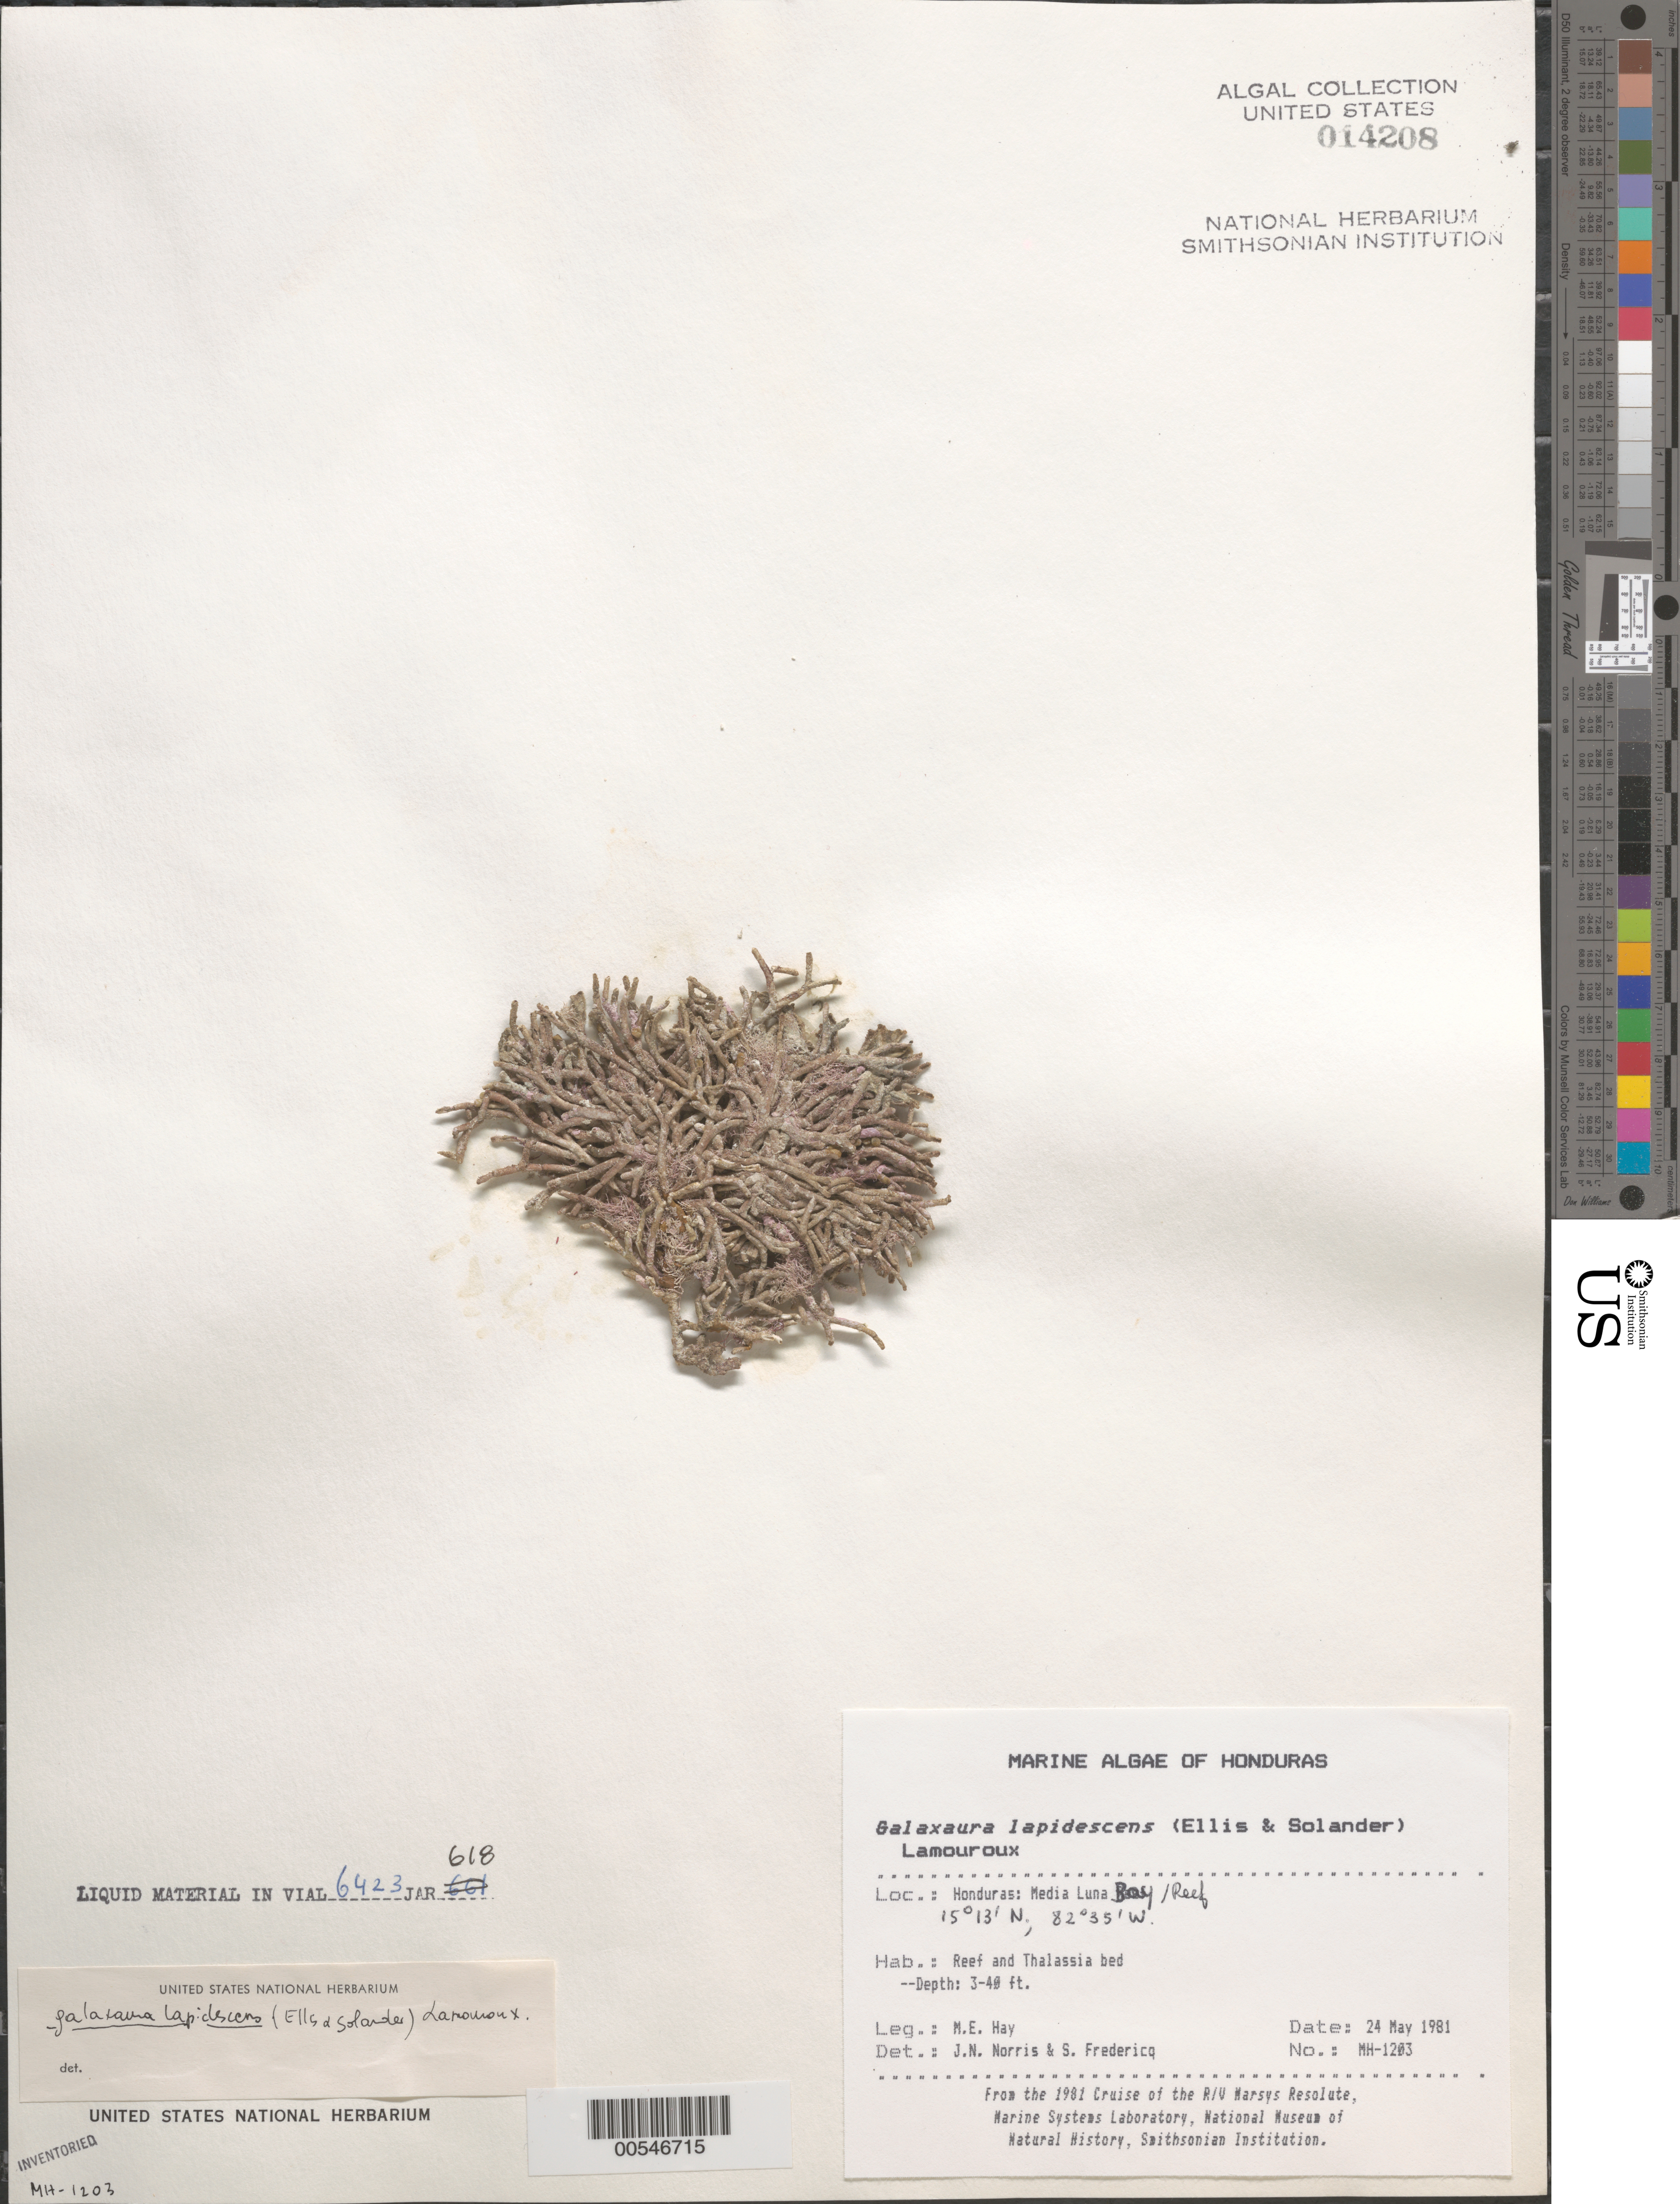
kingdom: Plantae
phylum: Rhodophyta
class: Florideophyceae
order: Nemaliales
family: Galaxauraceae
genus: Galaxaura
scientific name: Galaxaura rugosa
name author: (Ellis & Sol.) J.V.Lamouroux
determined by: Algae name updating Project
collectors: M. E. Hay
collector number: MEH-1203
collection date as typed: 24 May 1981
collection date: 1981-05-24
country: Honduras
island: Media Luna Cay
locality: Media Luna Reef, Media Luna Bay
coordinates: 15 13' N, 82 35' W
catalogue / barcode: US 14208